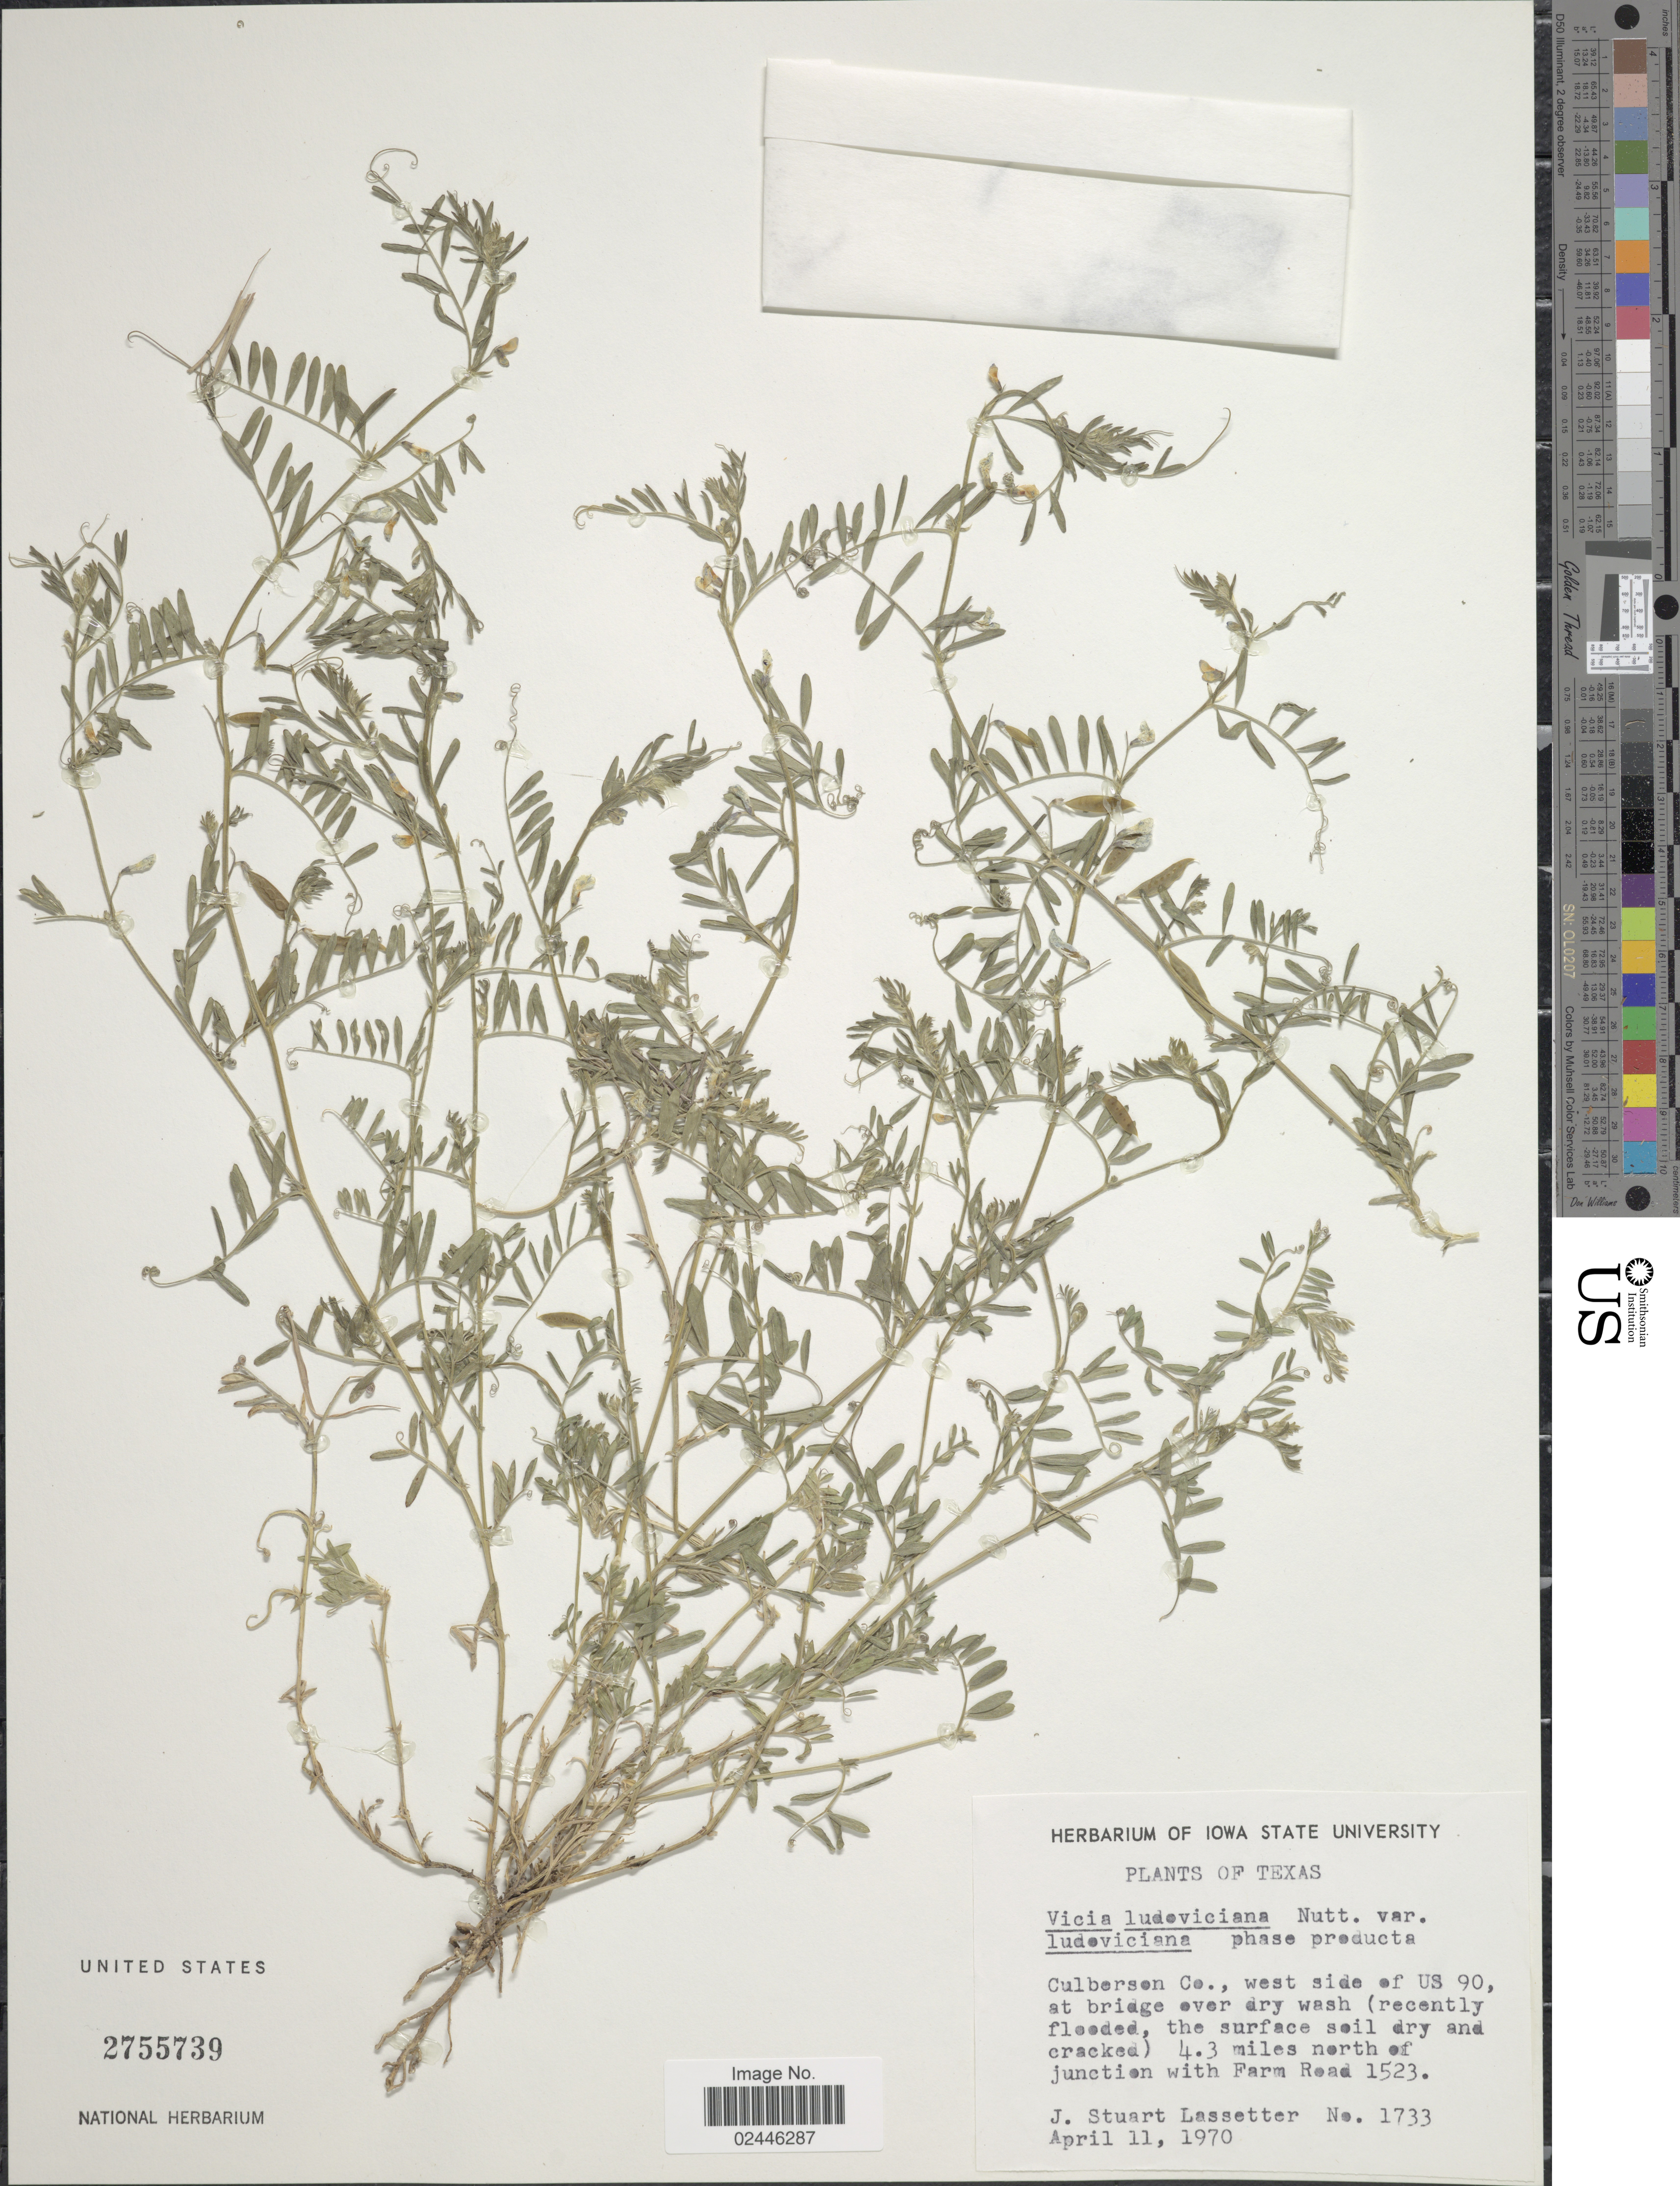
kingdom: Plantae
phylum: Tracheophyta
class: Magnoliopsida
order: Fabales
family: Fabaceae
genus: Vicia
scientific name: Vicia ludoviciana var. ludoviciana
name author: Nutt. ex Torr. & A. Gray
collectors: J. Lassetter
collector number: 1733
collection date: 1970-04-11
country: United States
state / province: Texas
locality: Culberson Co., west side of US 90, at bridge over dry wash (recently flooded, the surface soil dry and cracked) 4.3 miles north of junction with Farm Road 1523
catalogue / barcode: US 2755739